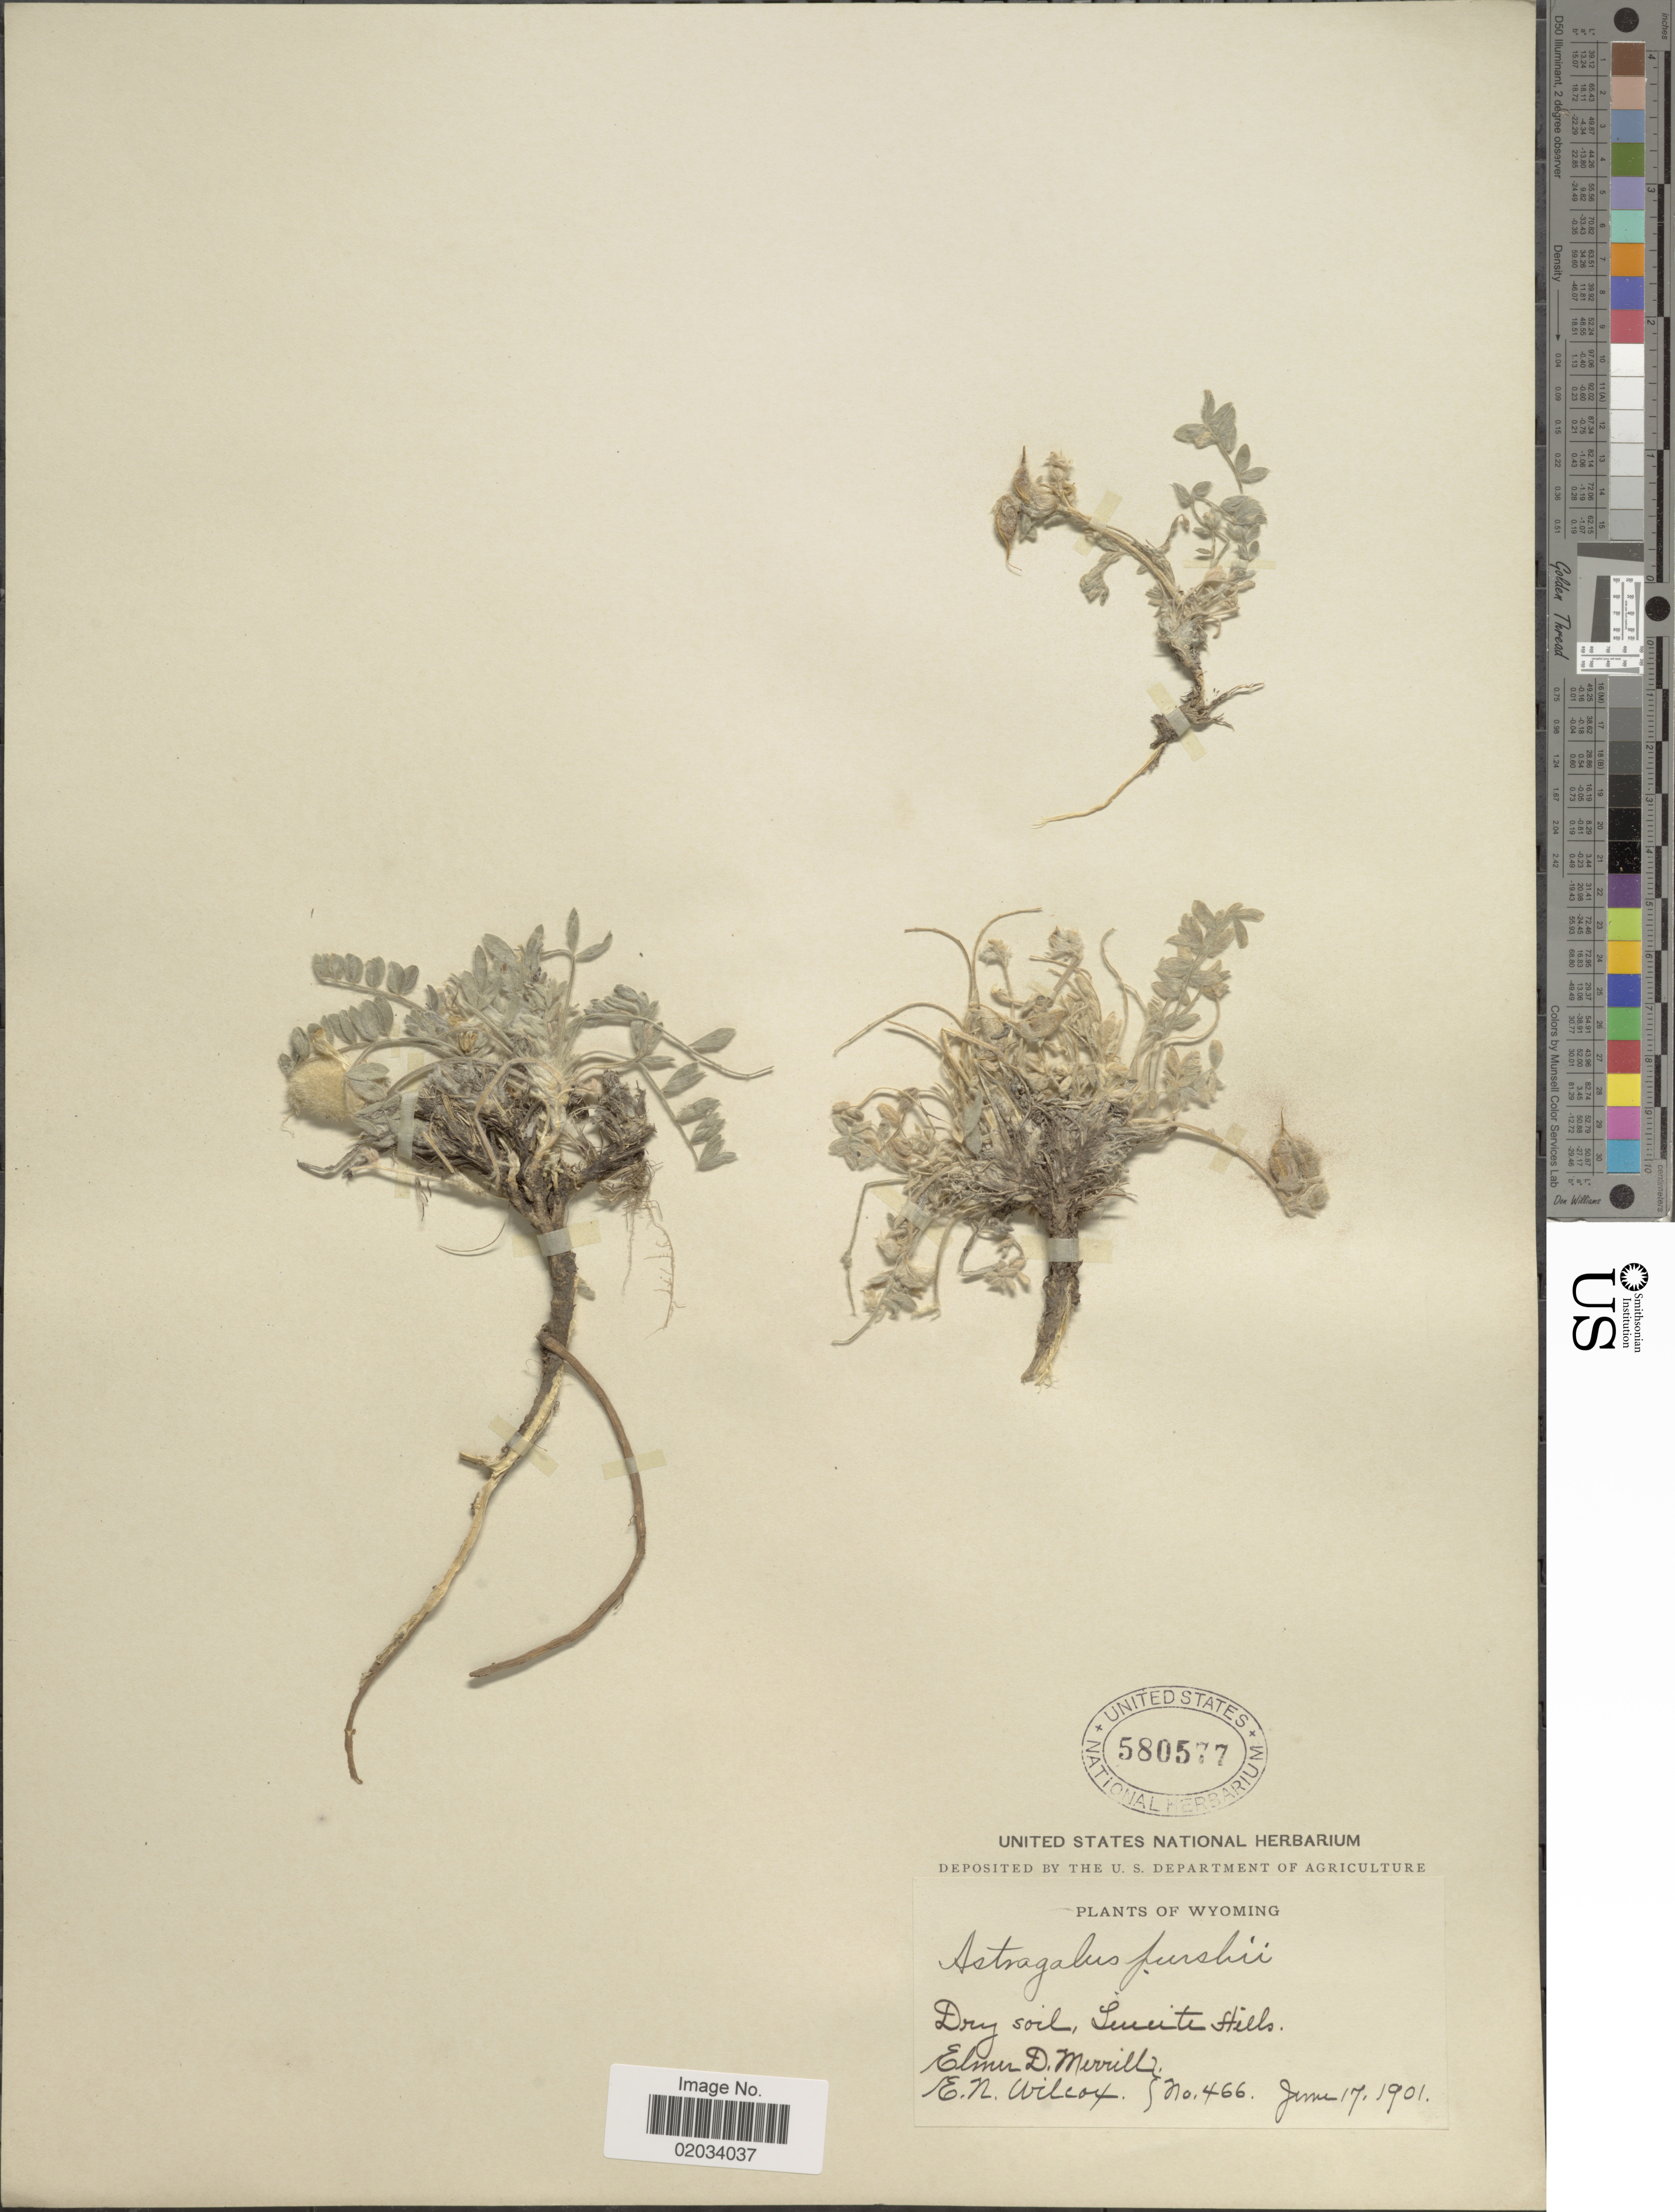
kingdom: Plantae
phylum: Tracheophyta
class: Magnoliopsida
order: Fabales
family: Fabaceae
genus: Astragalus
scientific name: Astragalus purshii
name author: Douglas ex Hook.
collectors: E. D. Merrill & E. Wilcox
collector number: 466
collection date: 1901-06-17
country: United States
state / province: Wyoming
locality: Dry soil, Leucite Hills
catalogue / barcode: US 580577